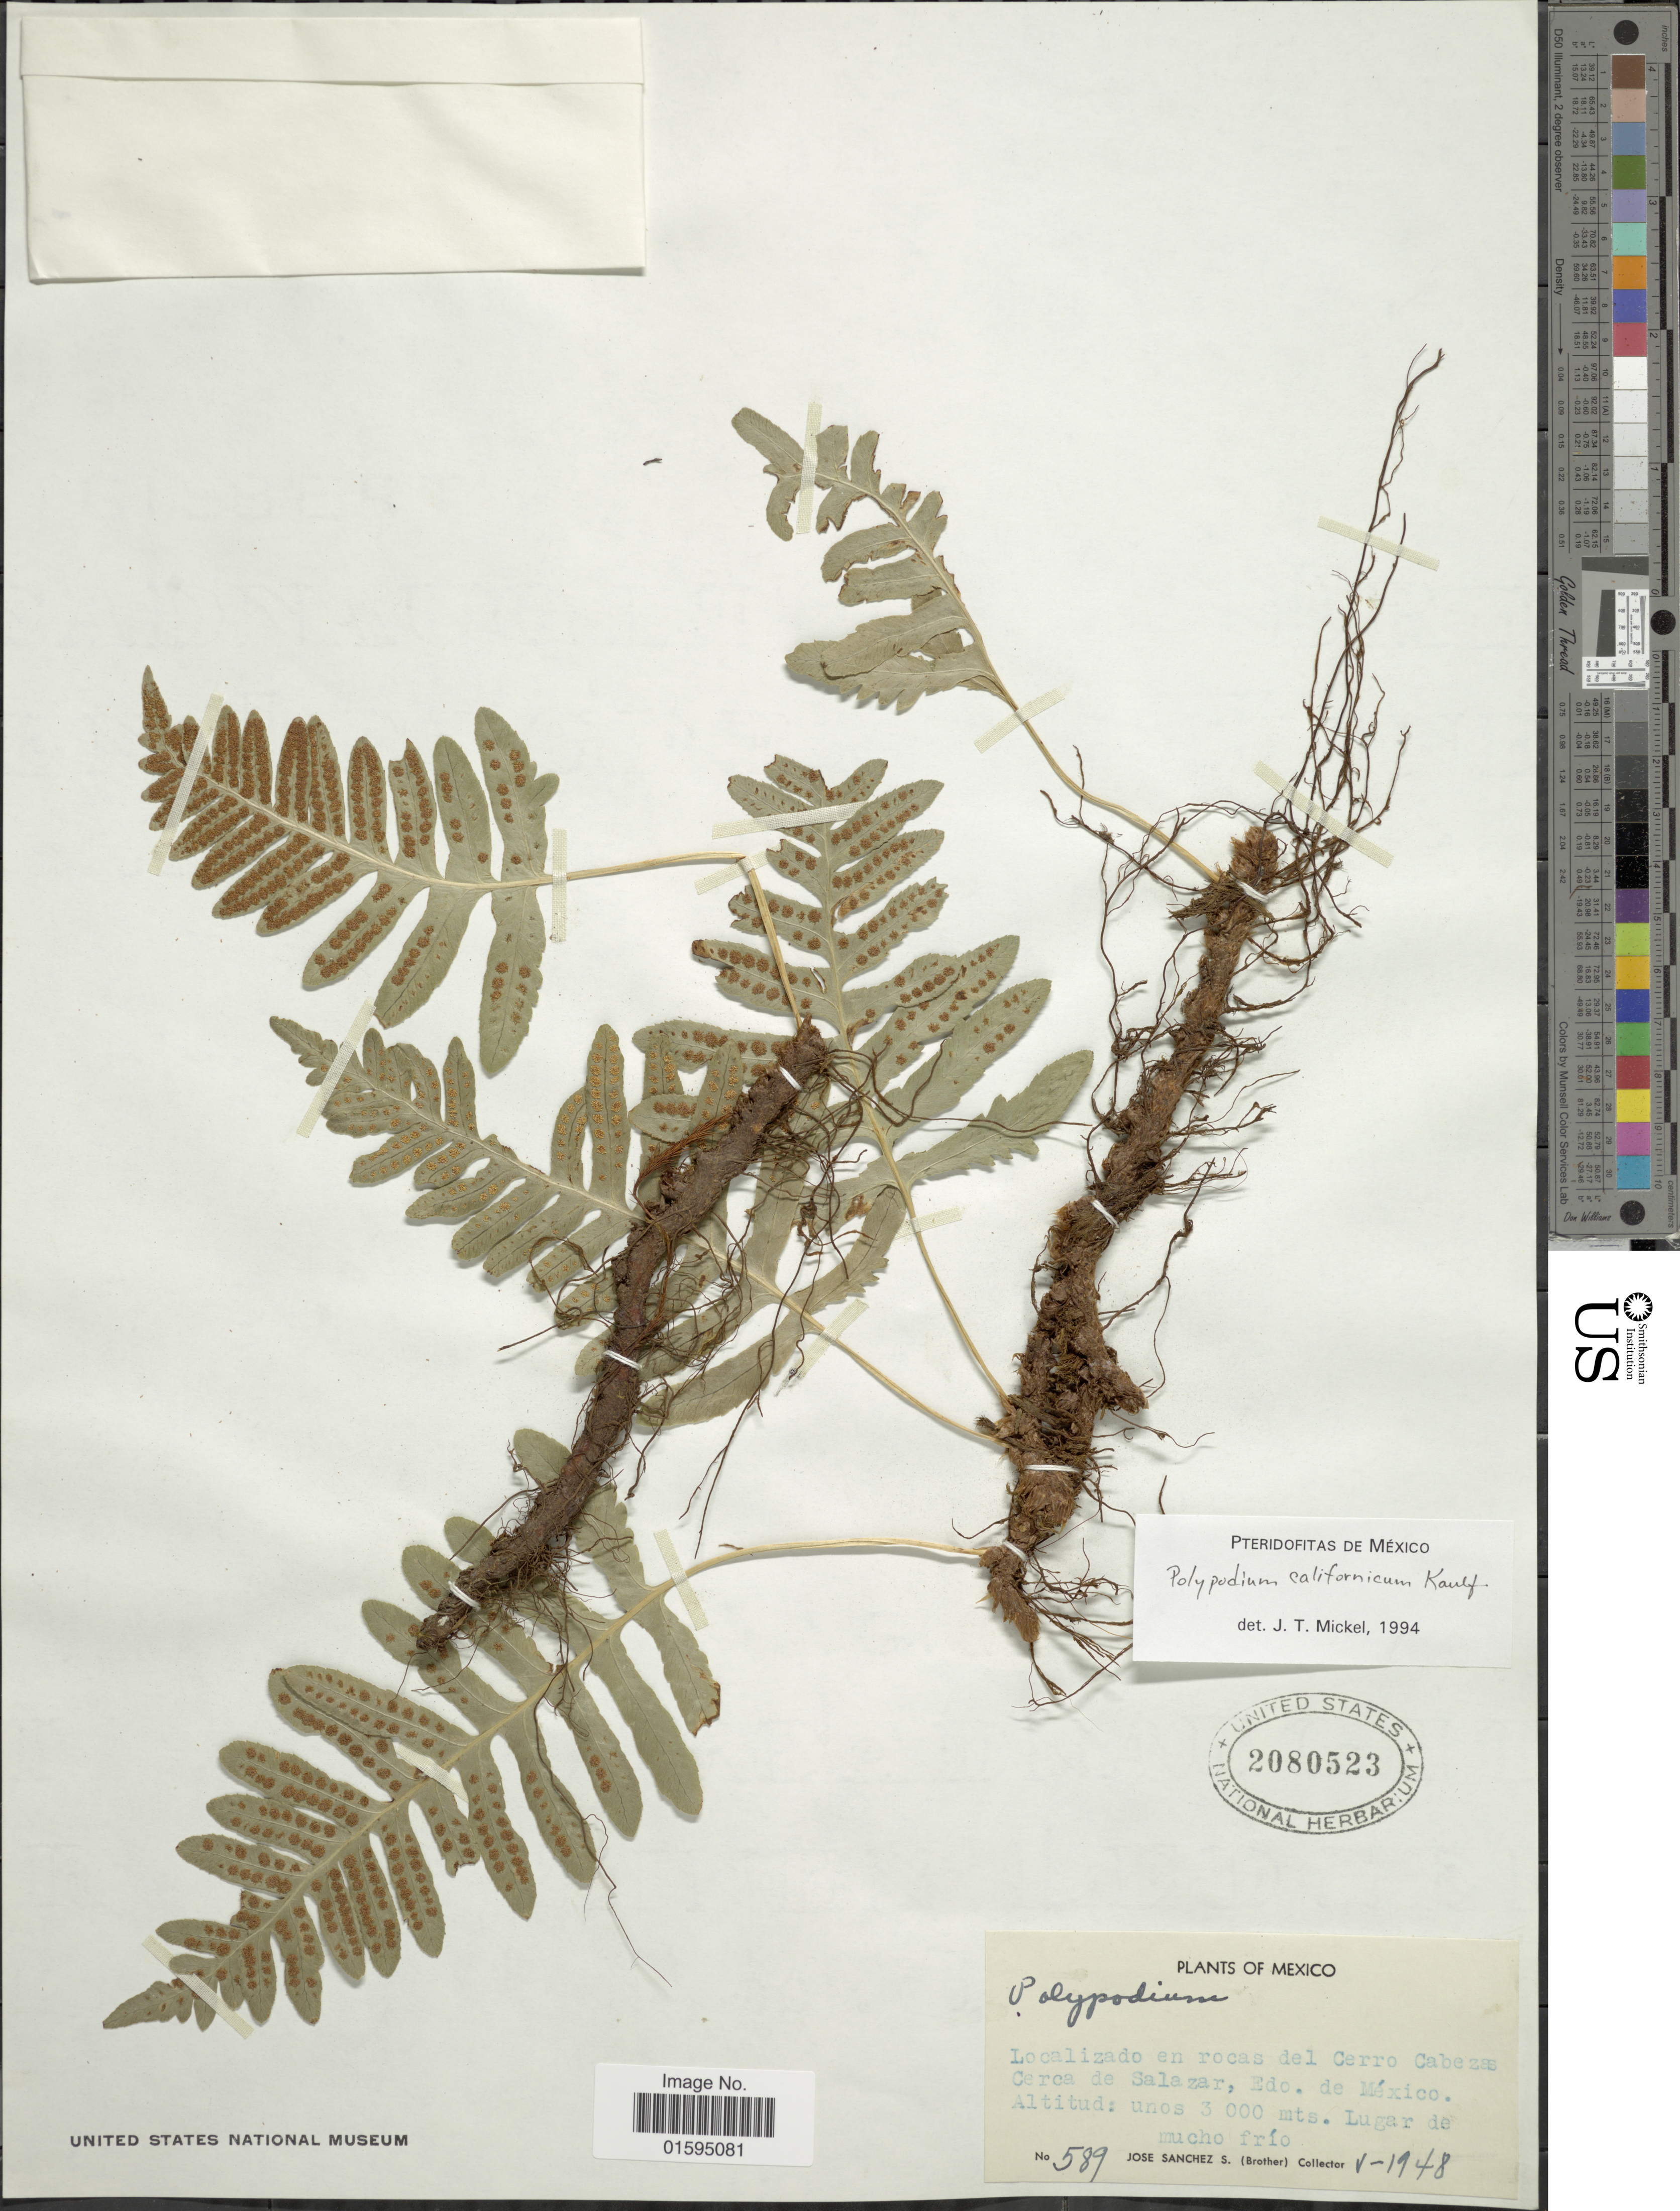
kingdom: Plantae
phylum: Tracheophyta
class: Polypodiopsida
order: Polypodiales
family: Polypodiaceae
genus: Polypodium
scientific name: Polypodium californicum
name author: Kaulf.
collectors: J. Sanchez S.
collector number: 589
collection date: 1948-05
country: Mexico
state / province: México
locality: Localizado en rocas del Cerro Cabezas, Cerca de Salazar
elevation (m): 3000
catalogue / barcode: US 2080523